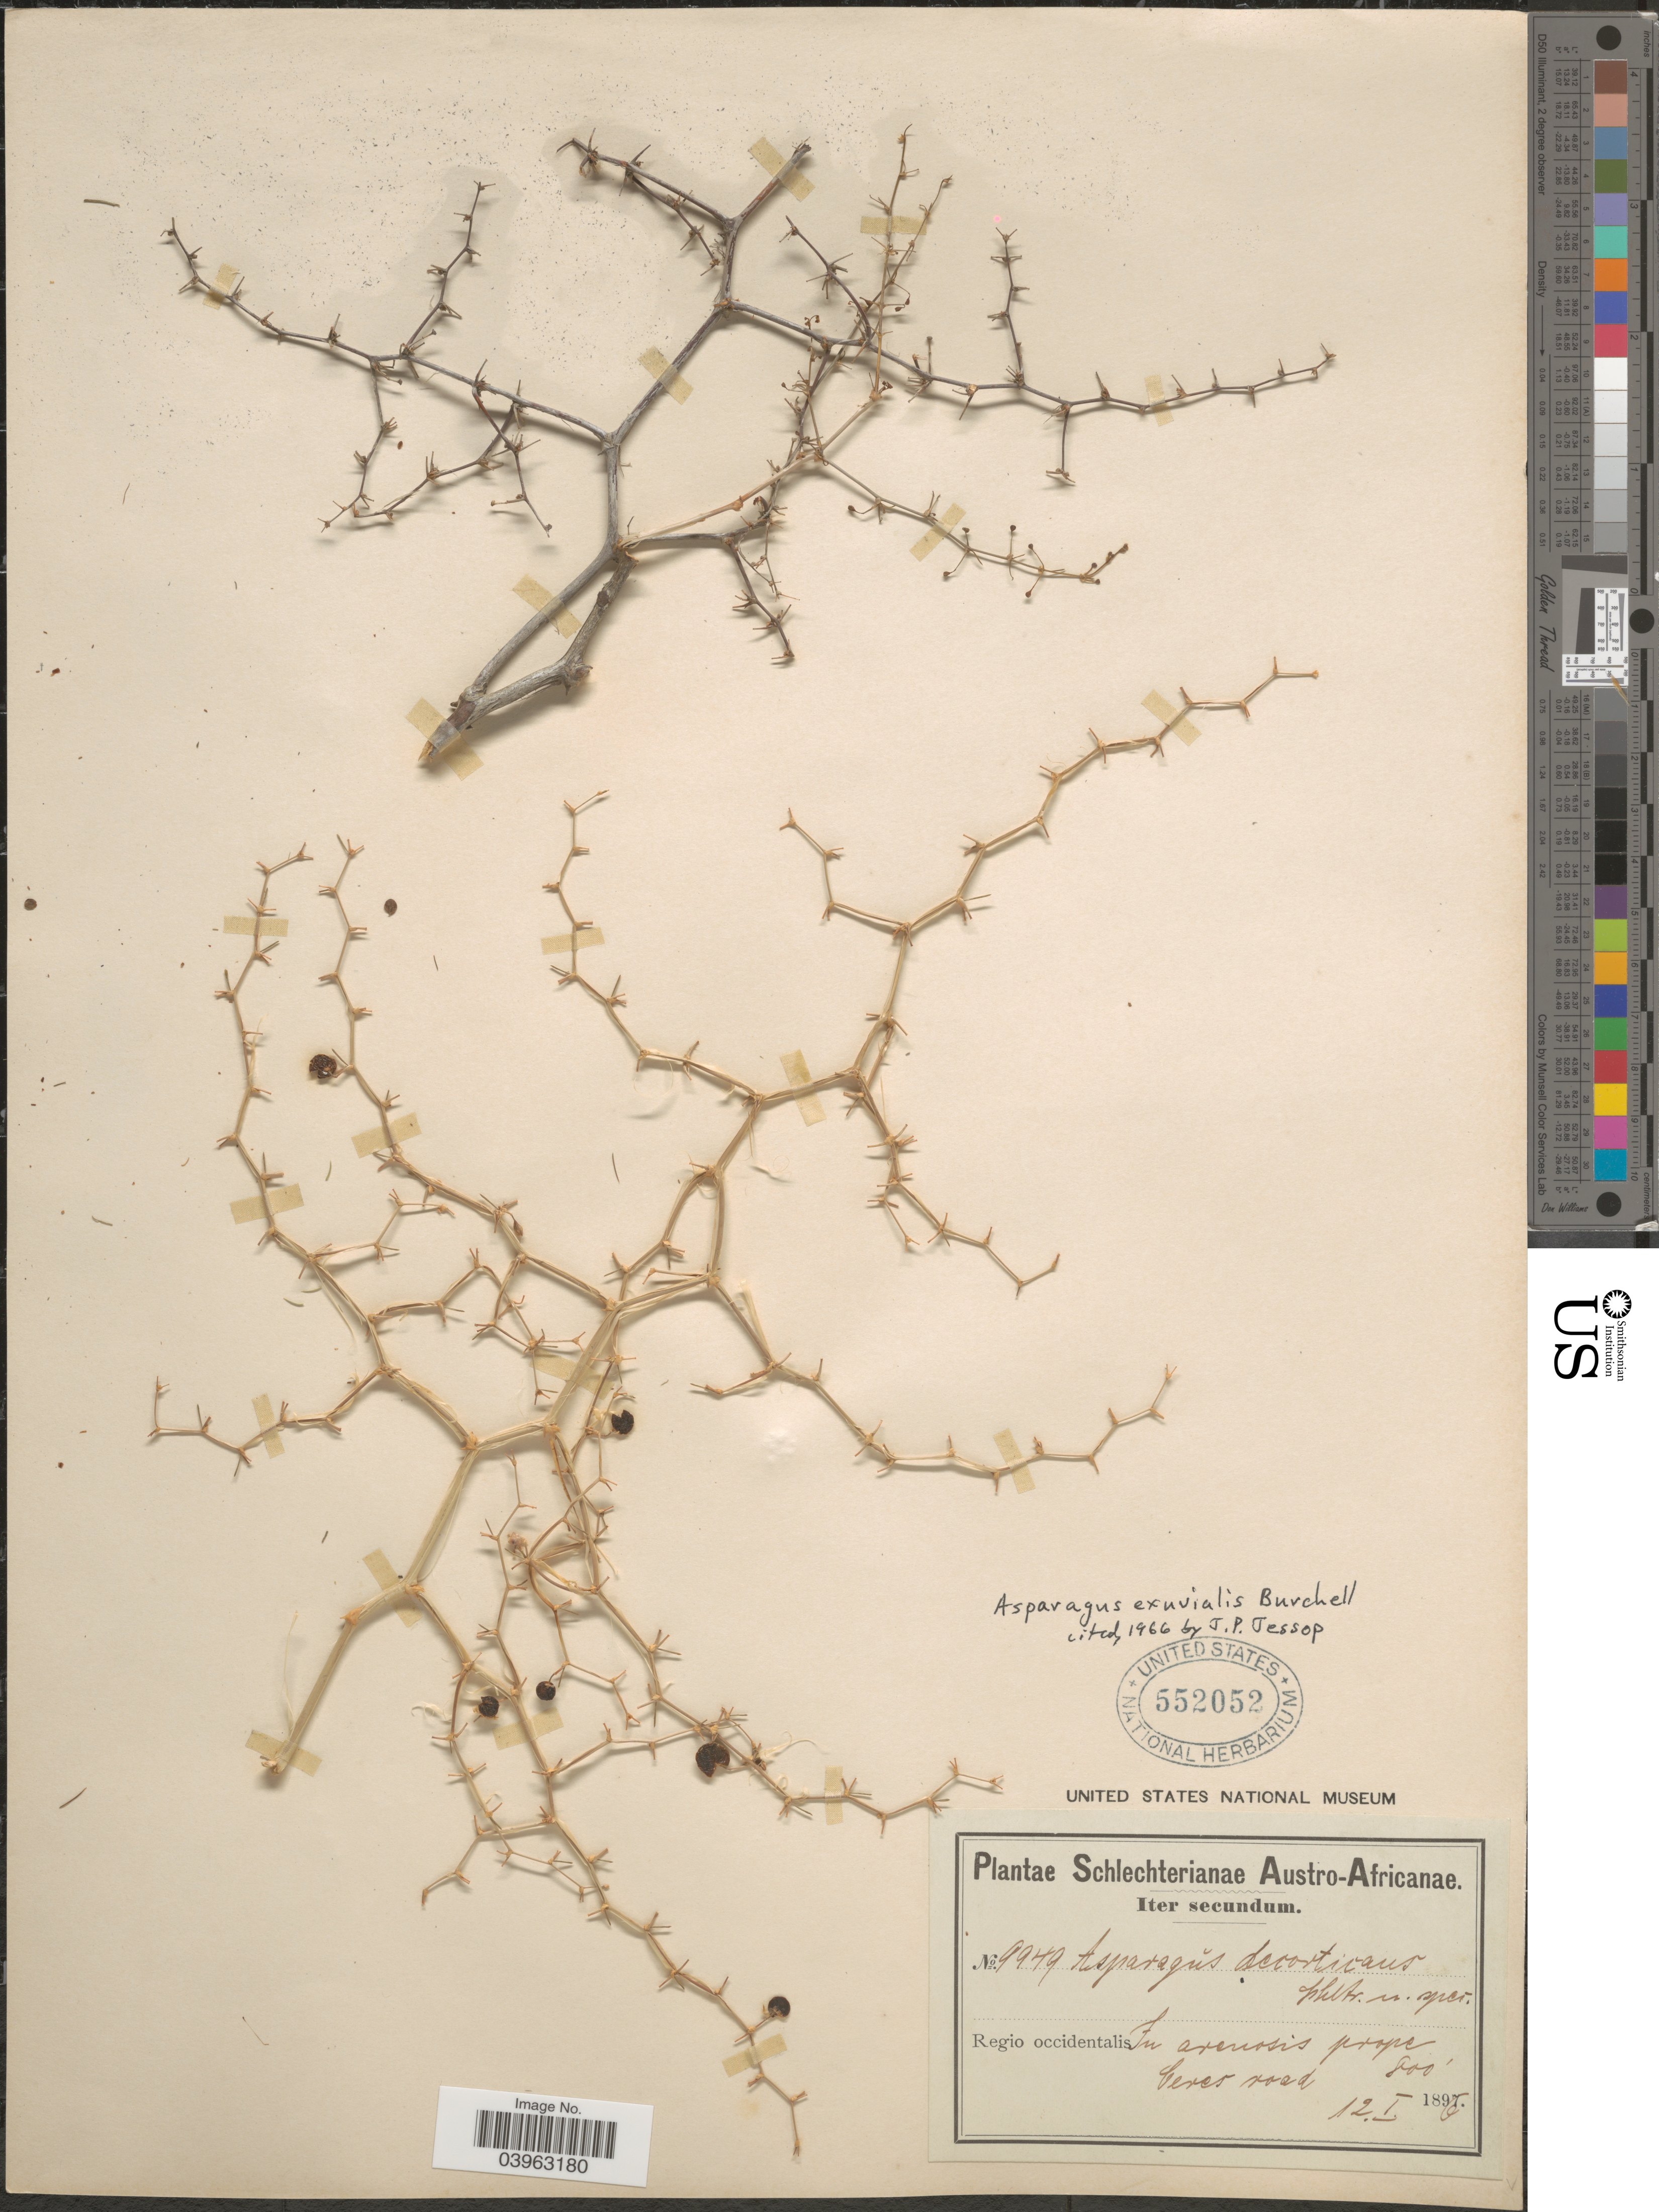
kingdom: Plantae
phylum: Tracheophyta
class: Liliopsida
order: Asparagales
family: Asparagaceae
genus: Asparagus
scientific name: Asparagus exuvialis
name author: Burch.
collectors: Schlechter, --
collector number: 9949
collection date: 1896-01-12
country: South Africa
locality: Austro-Africanae. Regio occidentalis. In arenosis prope Ceres road.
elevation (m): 244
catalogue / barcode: US 552052